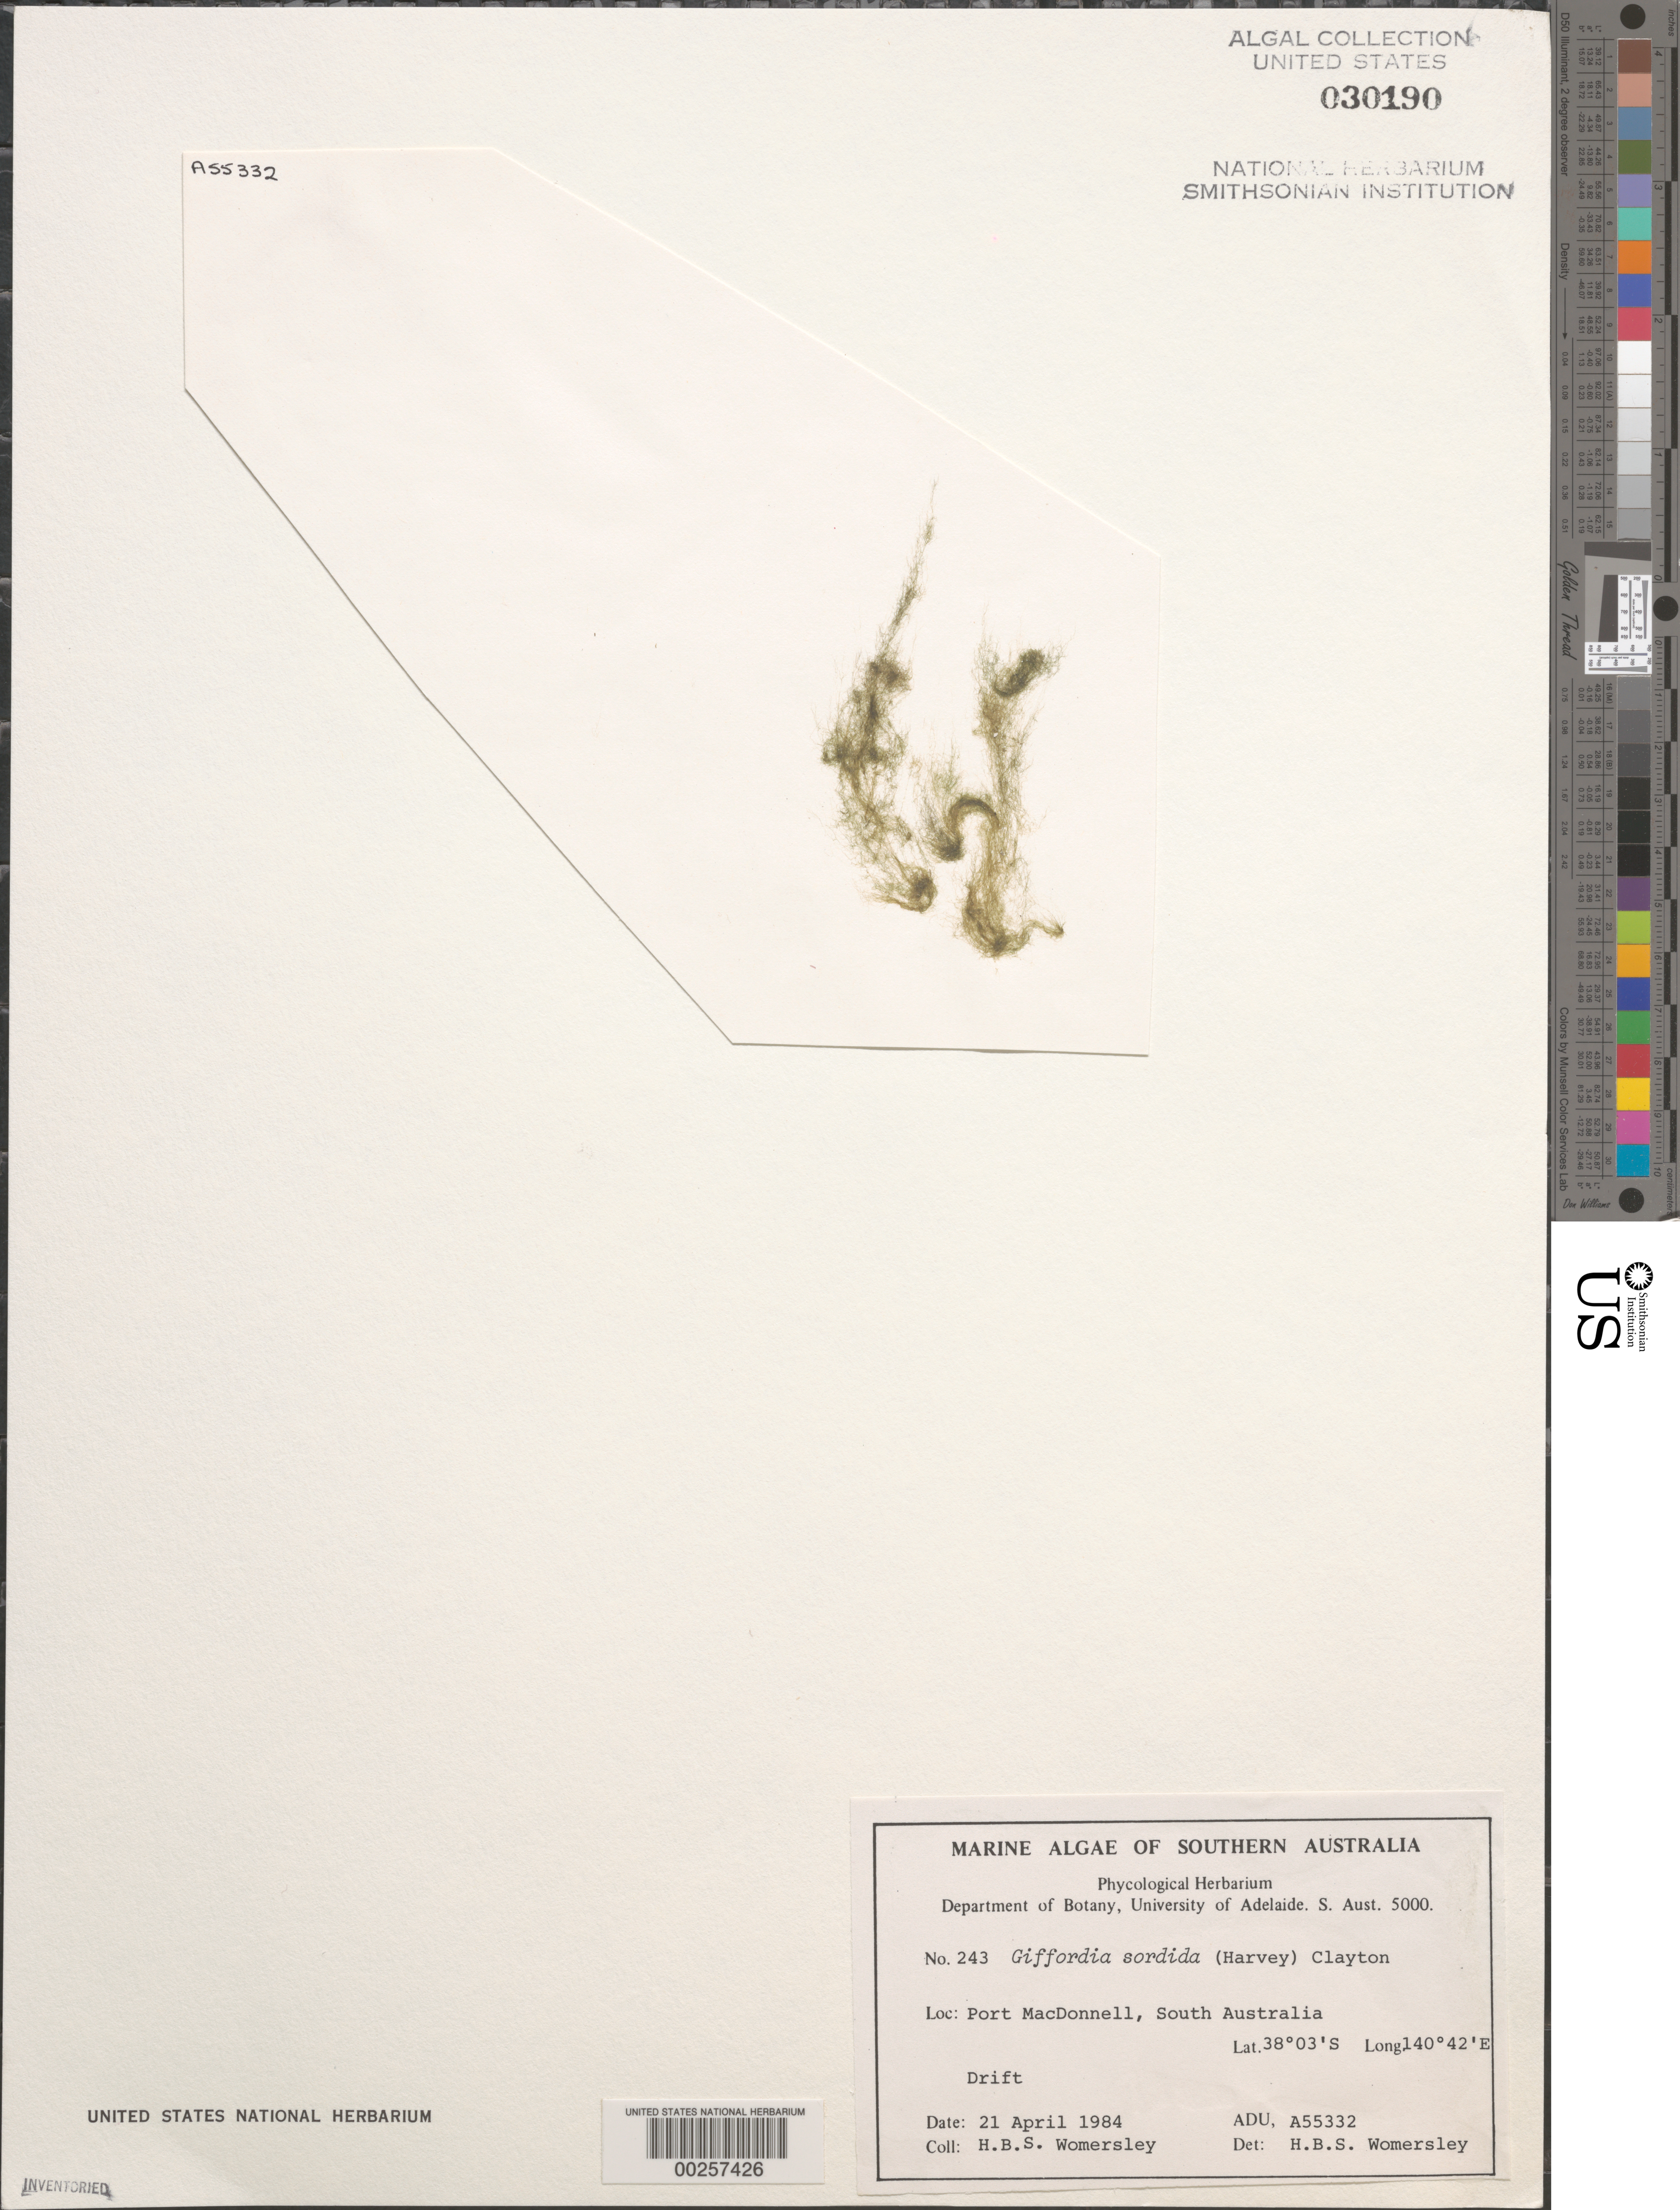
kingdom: Chromista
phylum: Ochrophyta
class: Phaeophyceae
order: Ectocarpales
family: Acinetosporaceae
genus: Hincksia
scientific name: Hincksia sordida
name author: (Harvey) P.C. Silva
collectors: H. B. S. Womersley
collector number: ADU A55332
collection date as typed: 21 Apr 1984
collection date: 1984-04-21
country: Australia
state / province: South Australia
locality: Port MacDonnell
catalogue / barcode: US 30190